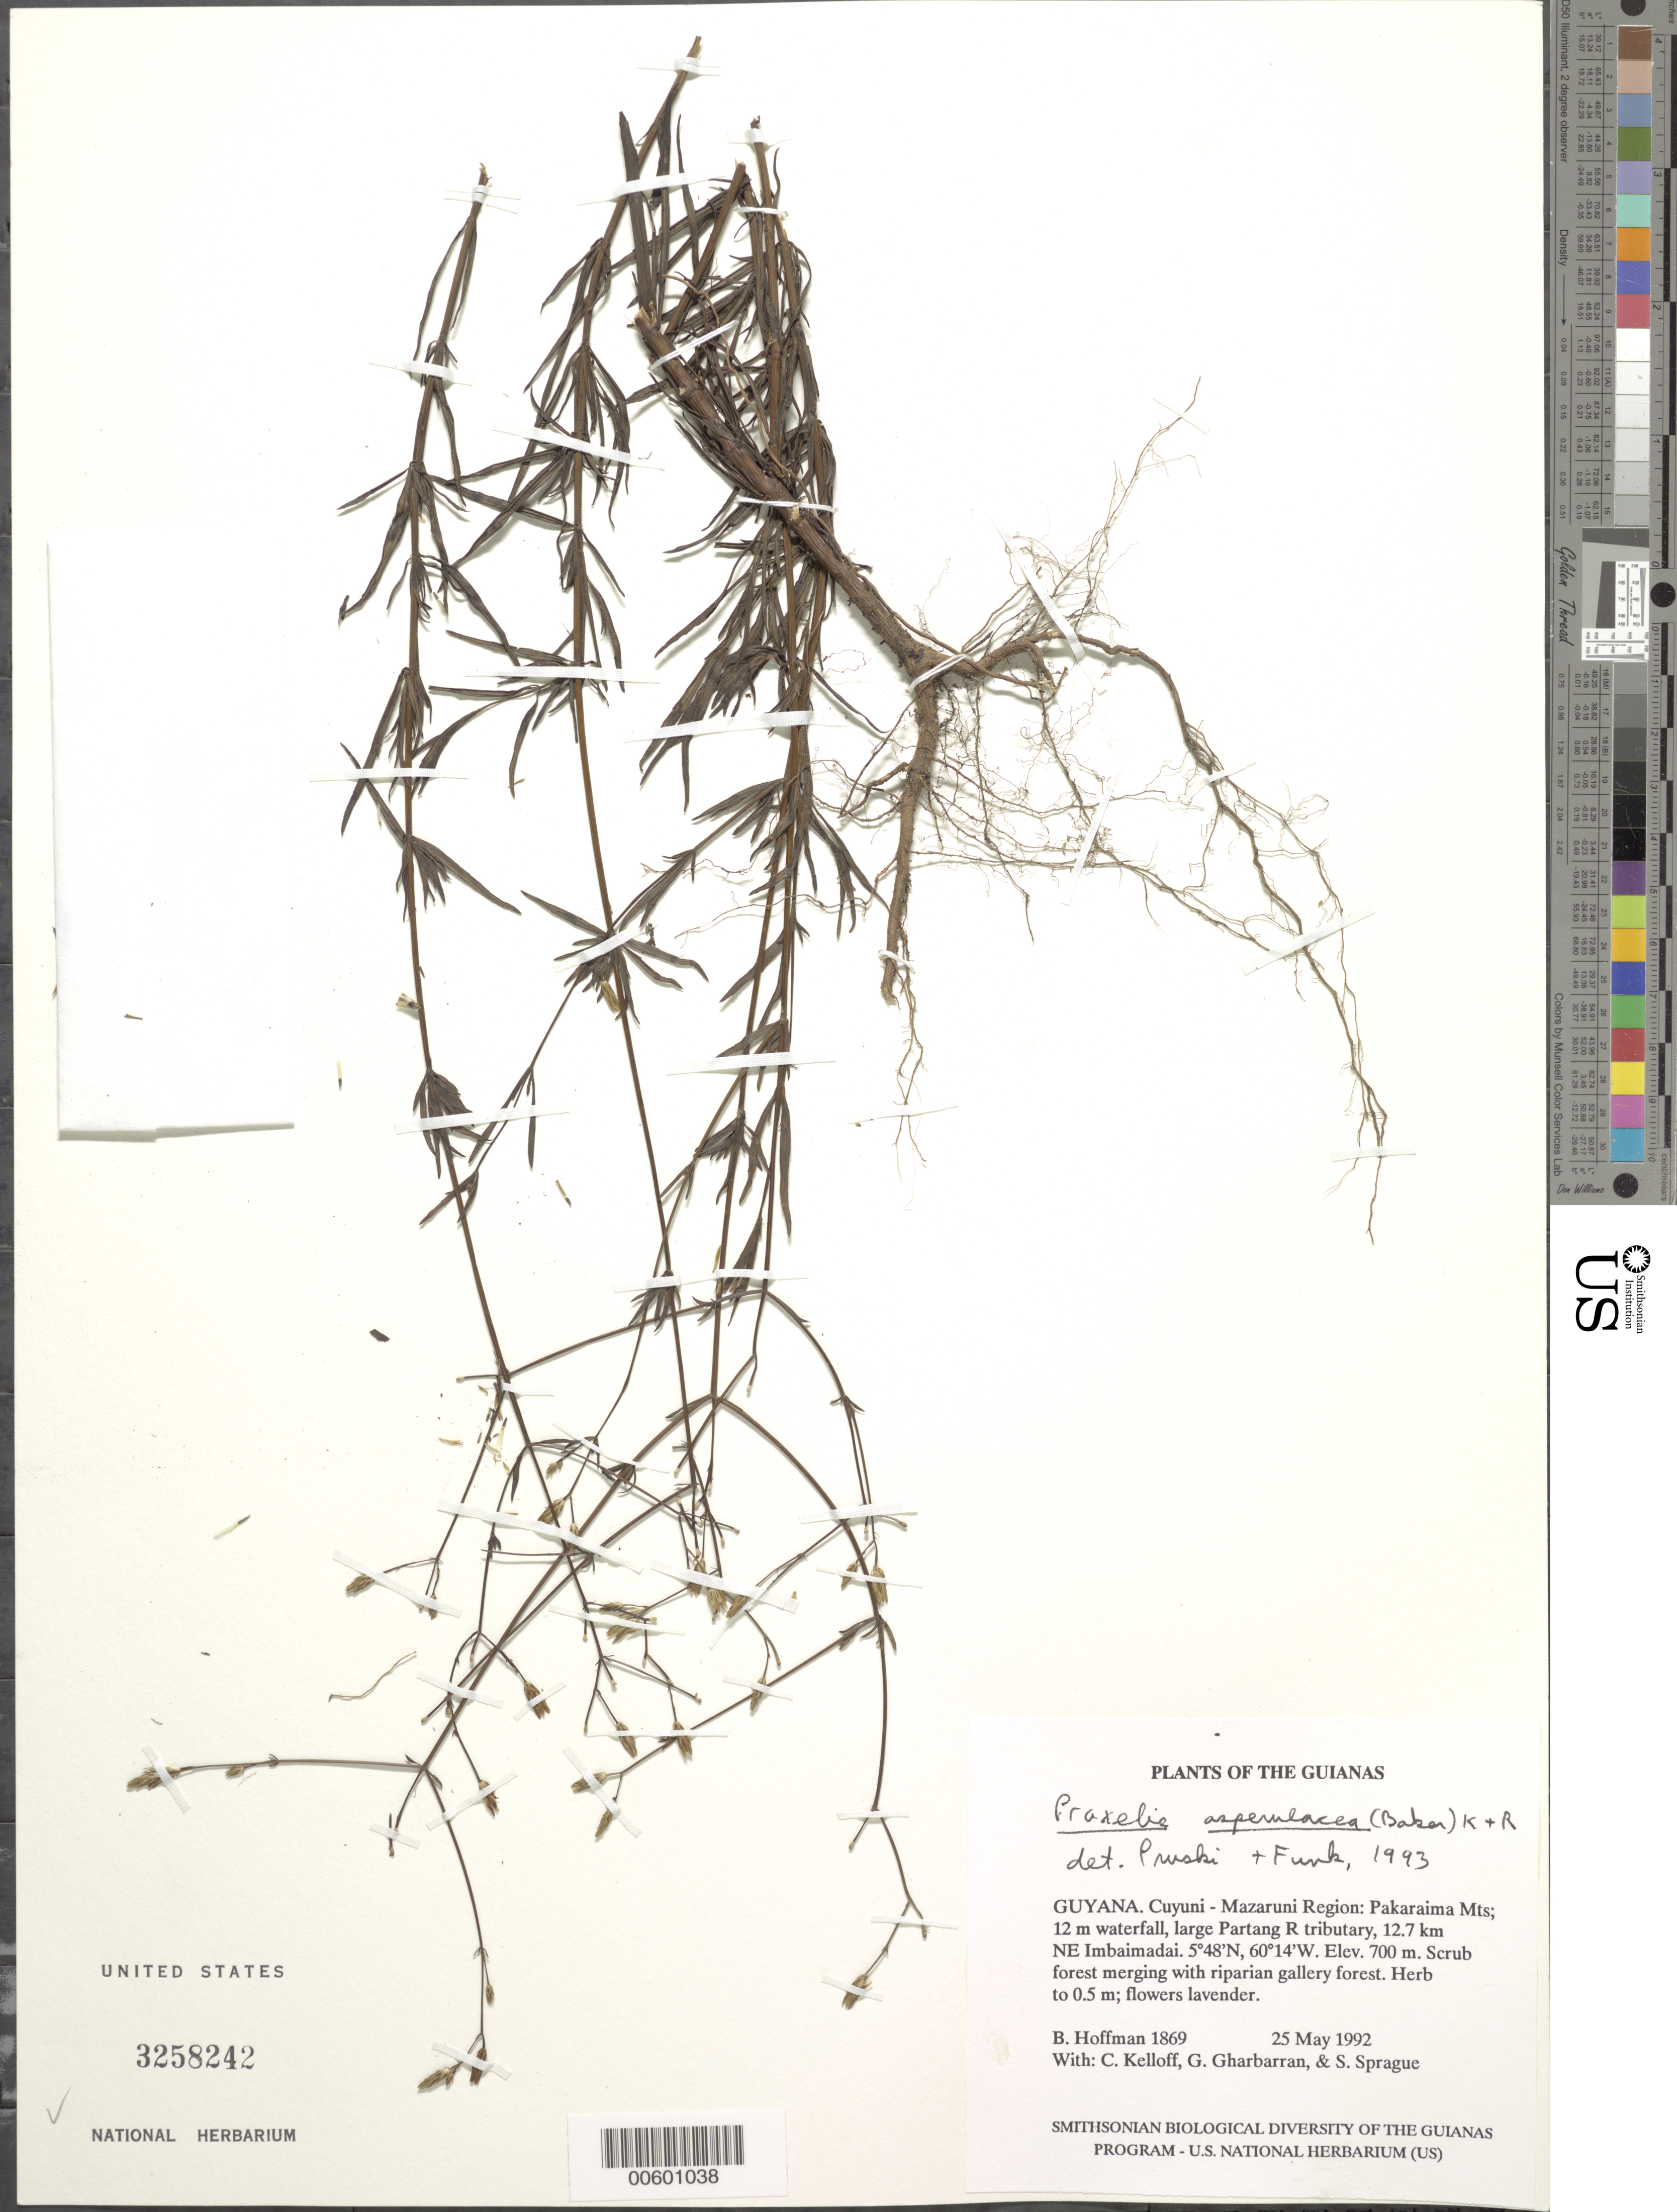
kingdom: Plantae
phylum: Tracheophyta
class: Magnoliopsida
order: Asterales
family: Asteraceae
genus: Praxelis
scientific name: Praxelis asperulacea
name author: (Baker) R.M. King & H. Rob.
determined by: Pruski, J. F.; Funk, V. A.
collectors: B. Hoffman, C. L. Kelloff, G. Gharbarran & S. Sprague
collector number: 1869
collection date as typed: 25 May 1992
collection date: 1992-05-25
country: Guyana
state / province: Cuyuni-Mazaruni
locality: Pakaraima Mts; 12 m waterfall, large Partang River tributary, 12.7 km NE of Imbaimadai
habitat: Scrub forest merging with riparian gallery forest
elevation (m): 700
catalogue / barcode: US 3258242